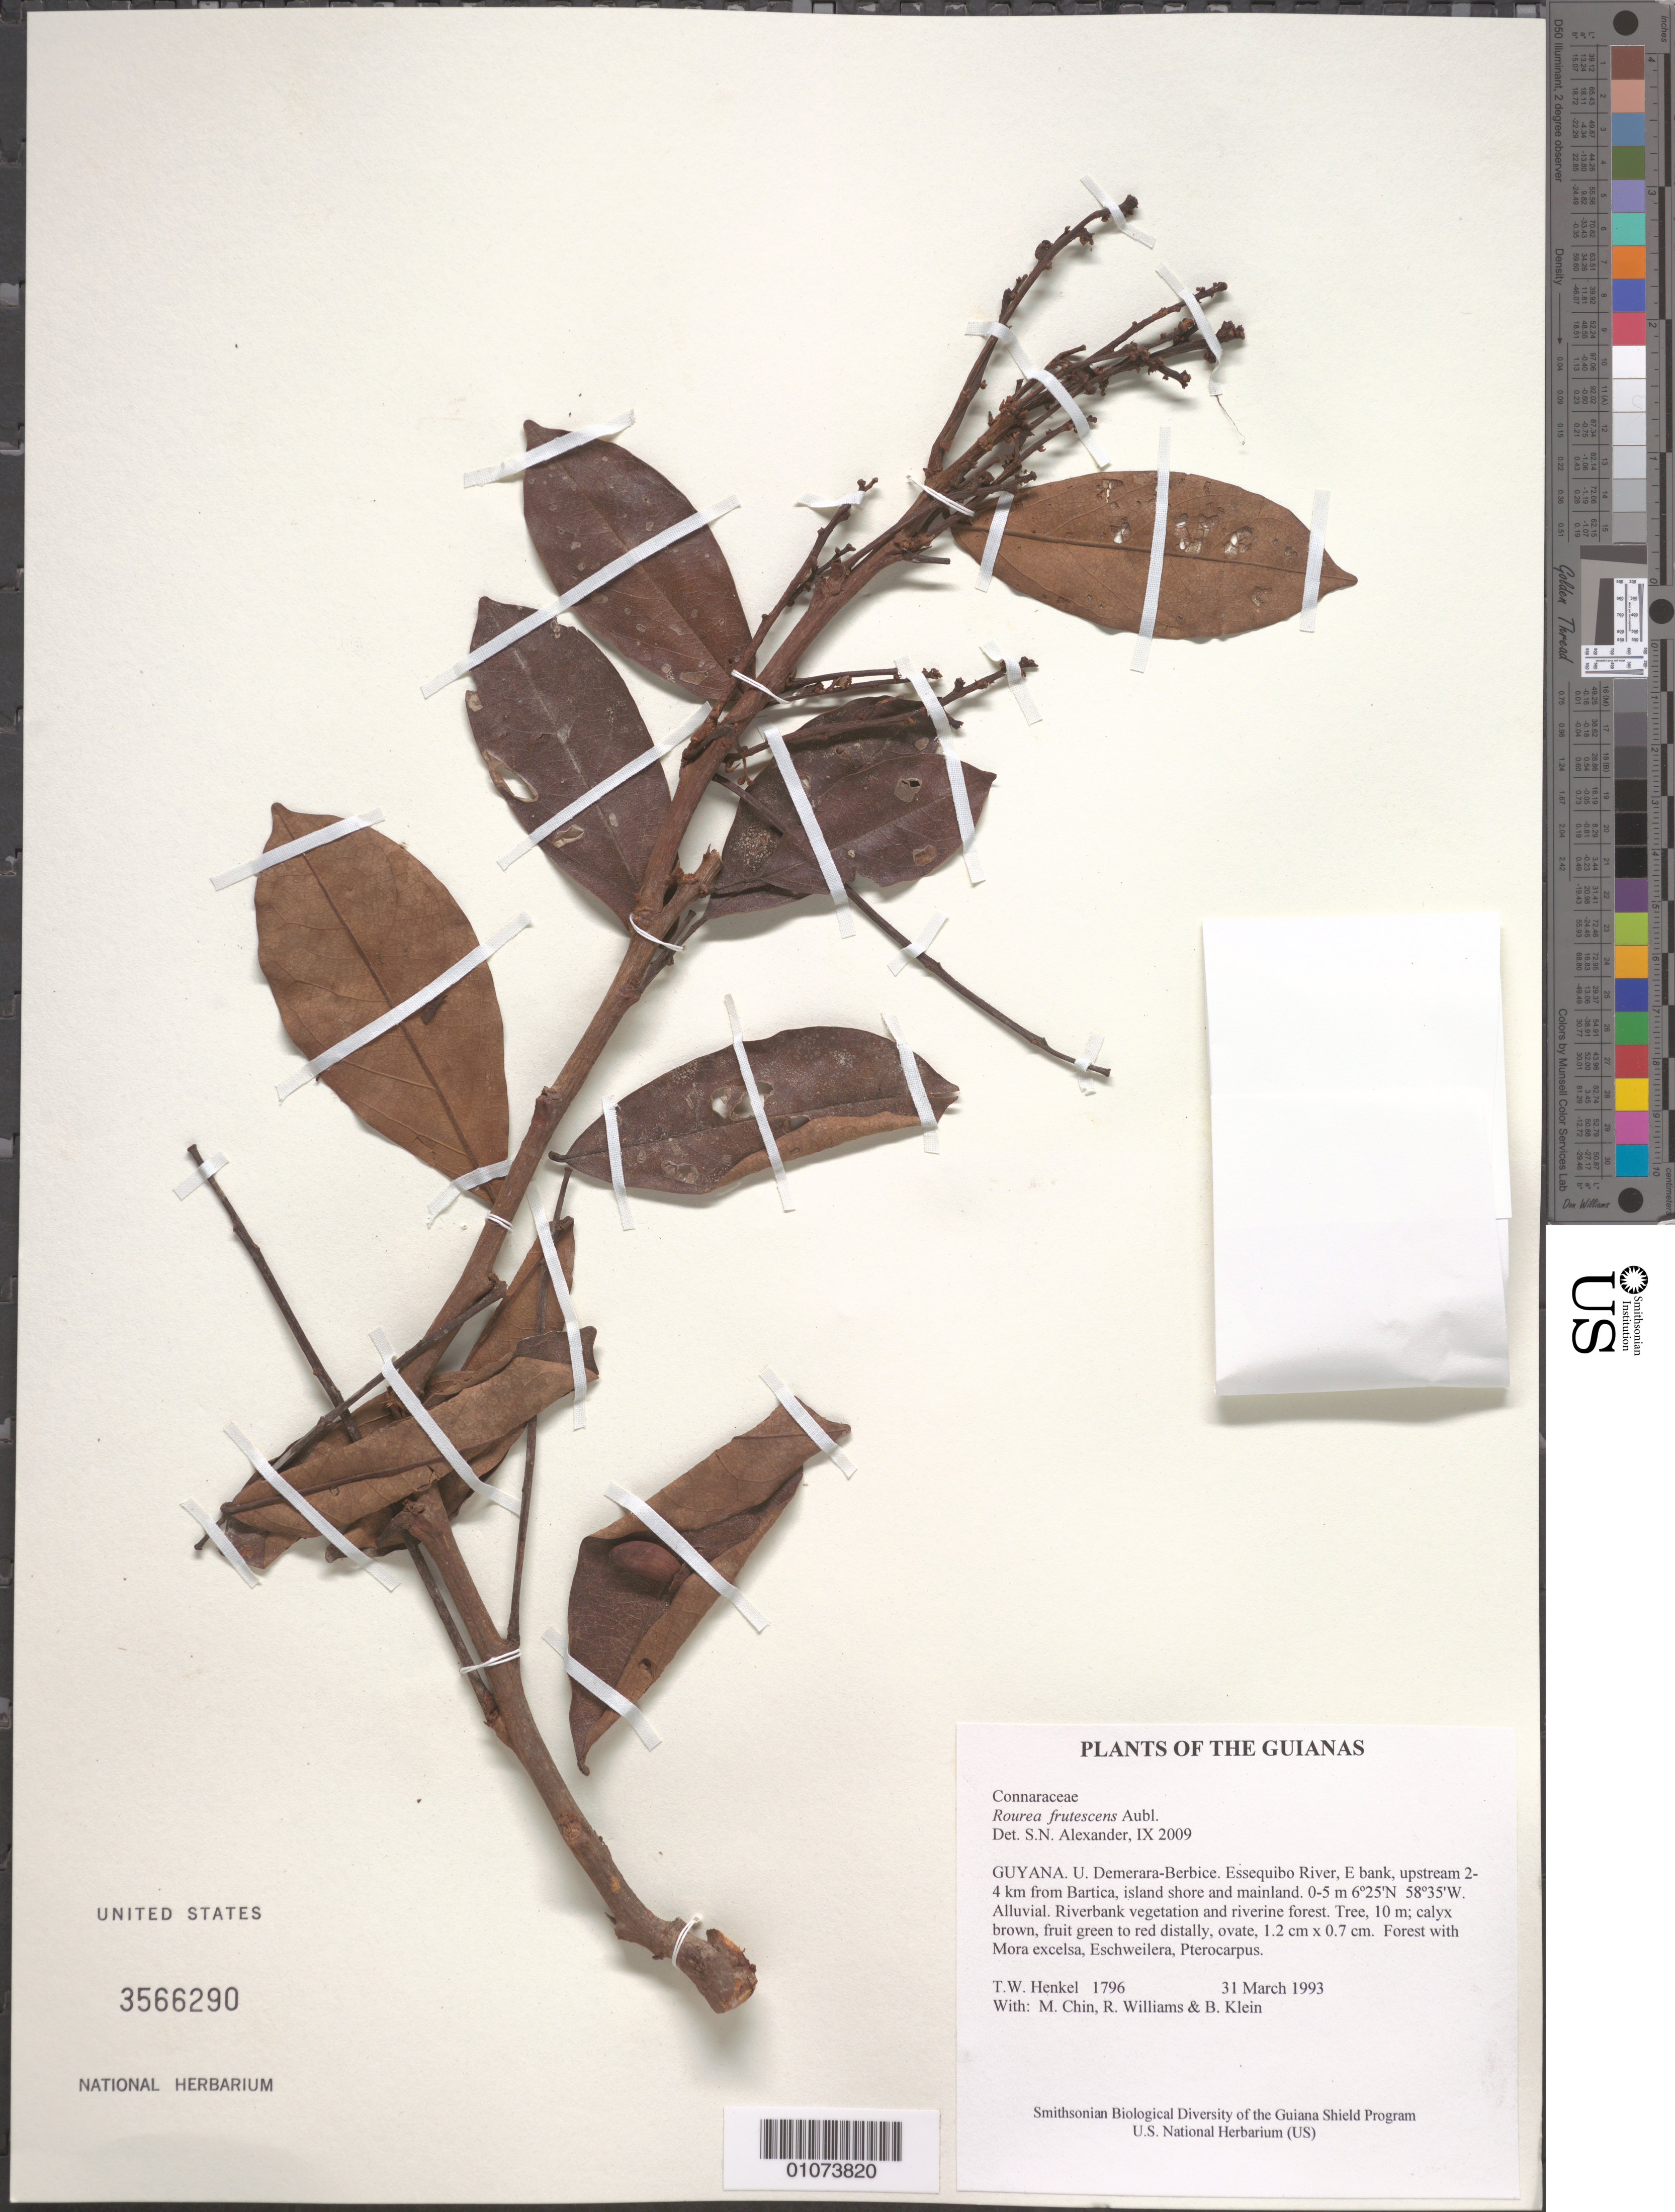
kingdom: Plantae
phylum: Tracheophyta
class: Magnoliopsida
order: Oxalidales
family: Connaraceae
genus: Rourea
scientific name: Rourea frutescens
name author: Aubl.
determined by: Alexander, S. N.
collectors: T. Henkel, M. Chin, R. Williams & B. Klein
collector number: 1796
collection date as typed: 31 March 1993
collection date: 1993-03-31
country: Guyana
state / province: U. Demerara-Berbice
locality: Essequibo River, E bank, upstream 2-4 km from Bartica, island shore and mainland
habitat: Alluvial. Riverbank vegetation and riverine forest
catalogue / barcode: US 3566290